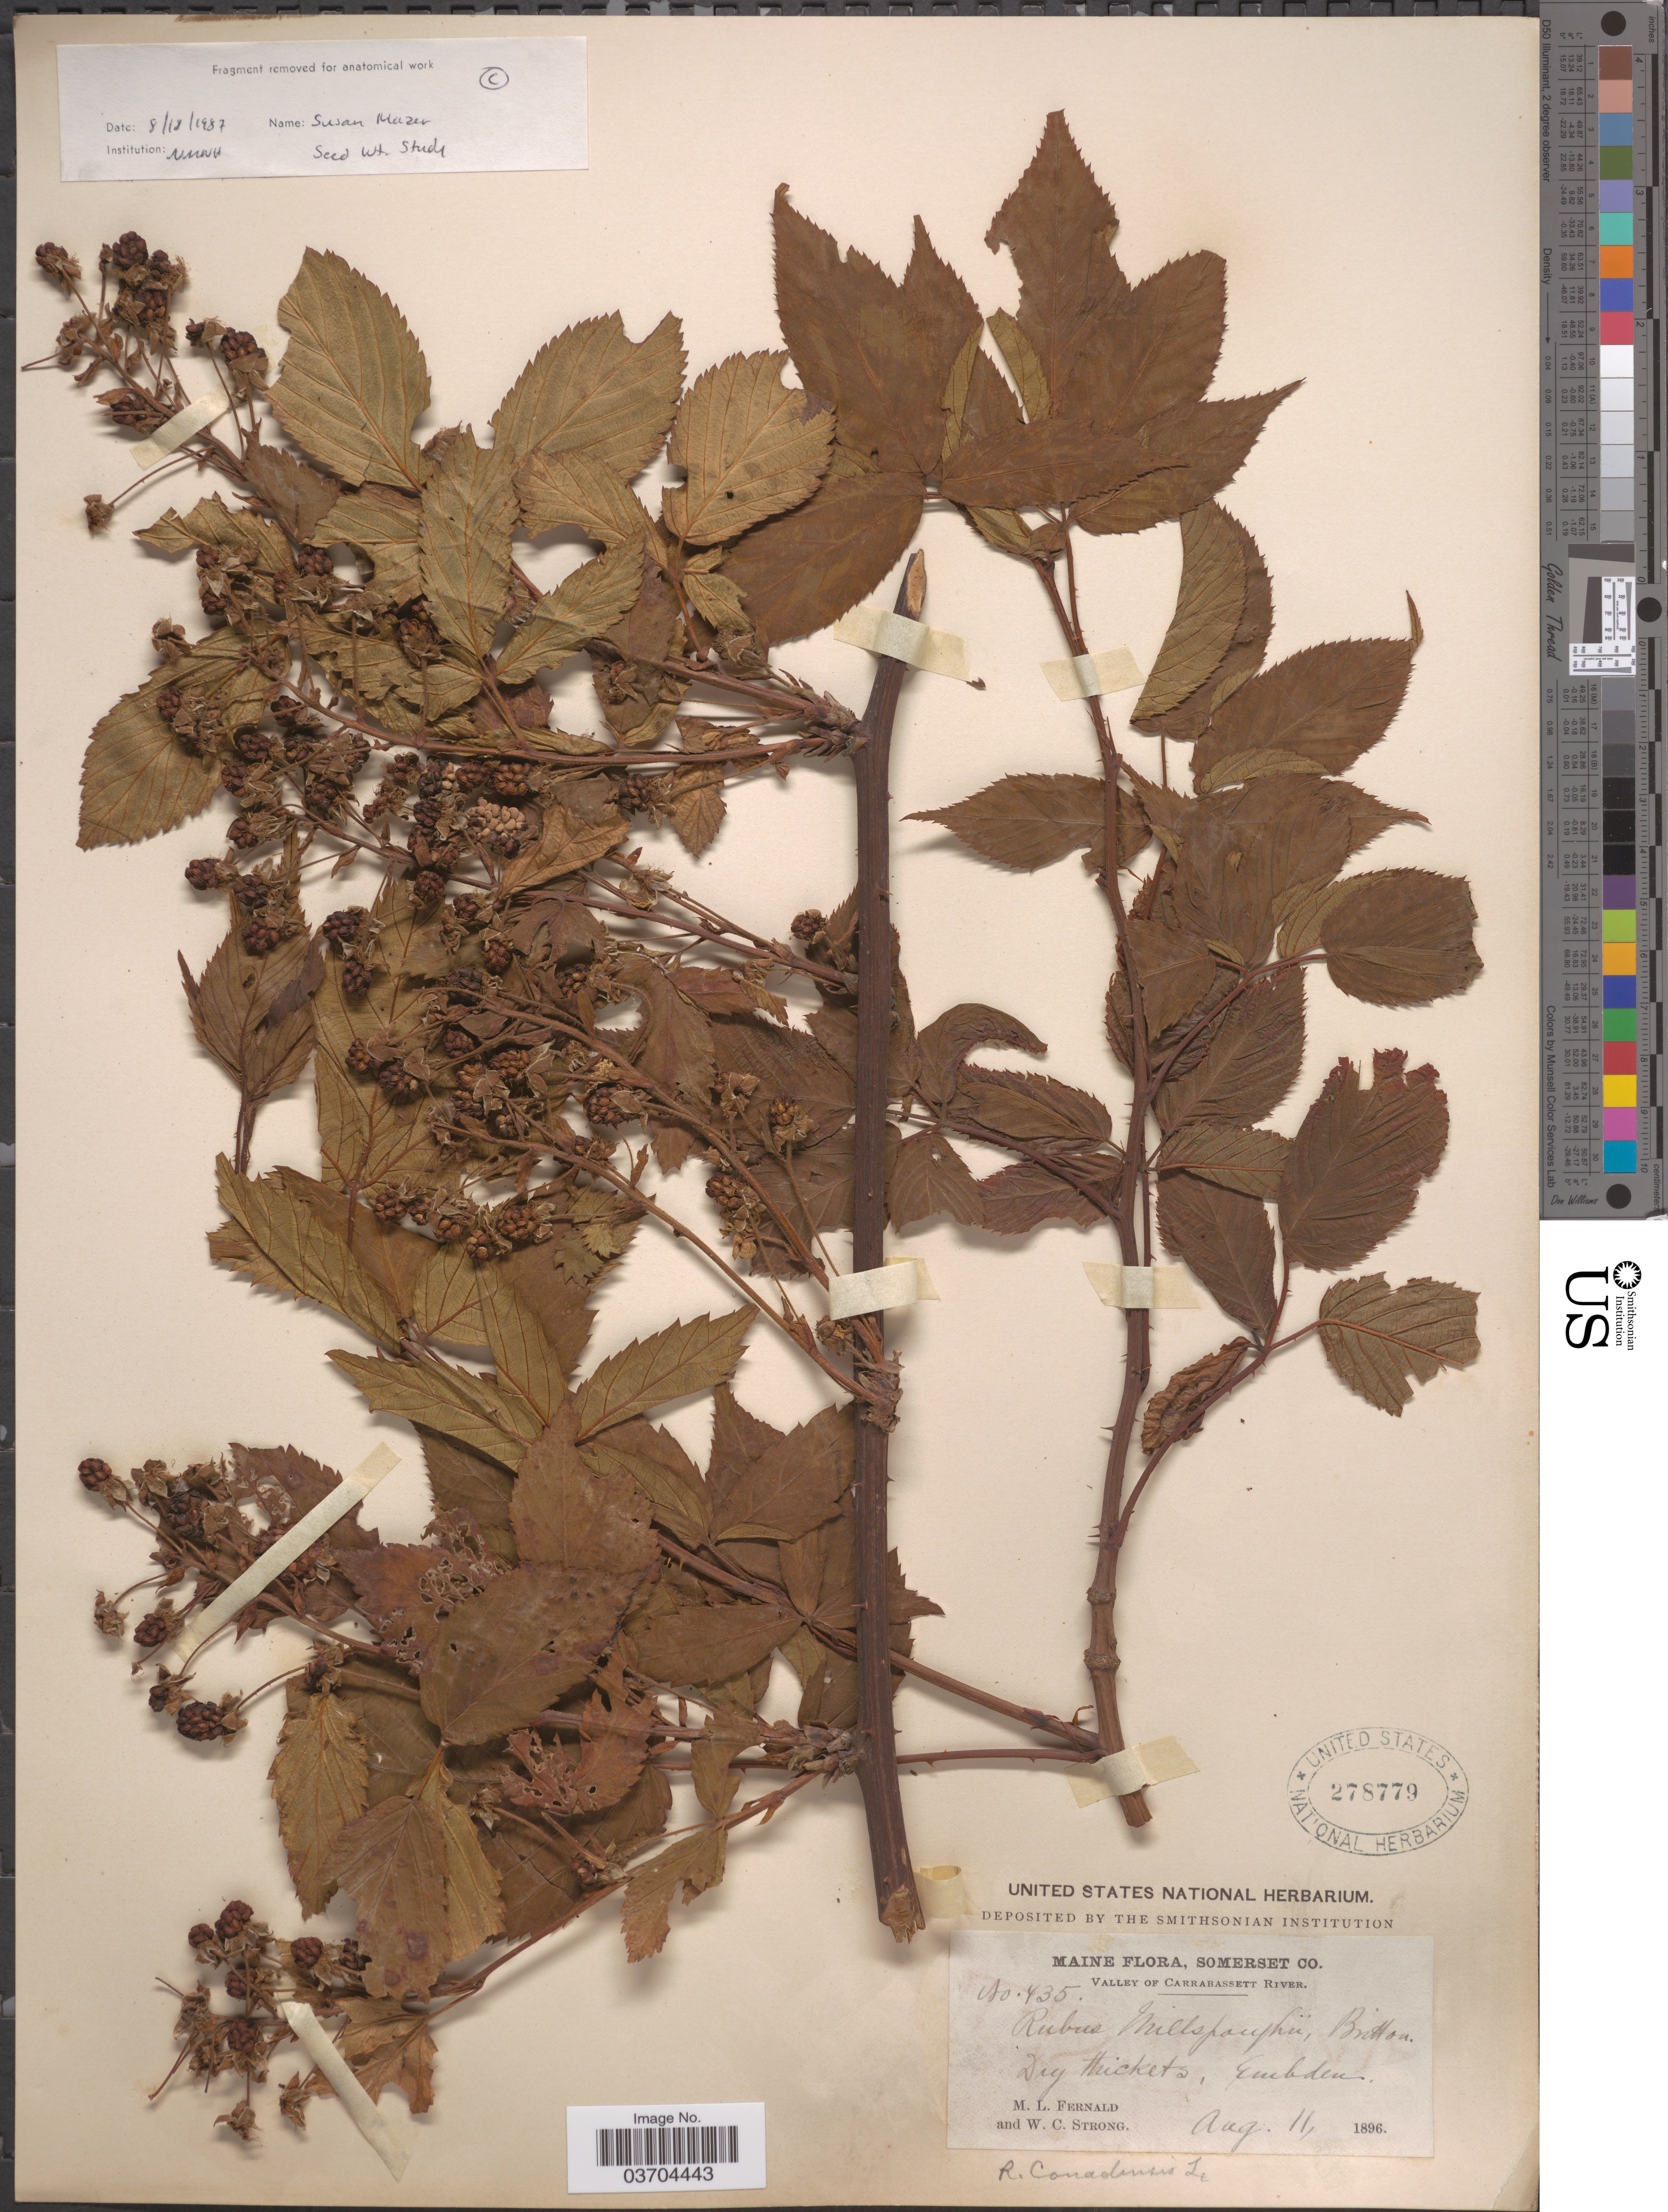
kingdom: Plantae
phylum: Tracheophyta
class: Magnoliopsida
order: Rosales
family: Rosaceae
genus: Rubus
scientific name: Rubus canadensis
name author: L.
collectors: M. L. Fernald & W. C. Strong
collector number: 435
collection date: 1896-08-11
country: United States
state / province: Maine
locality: Somerset Co. Valley of Carrabassett River. Dry thickets, Embden.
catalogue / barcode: US 278779